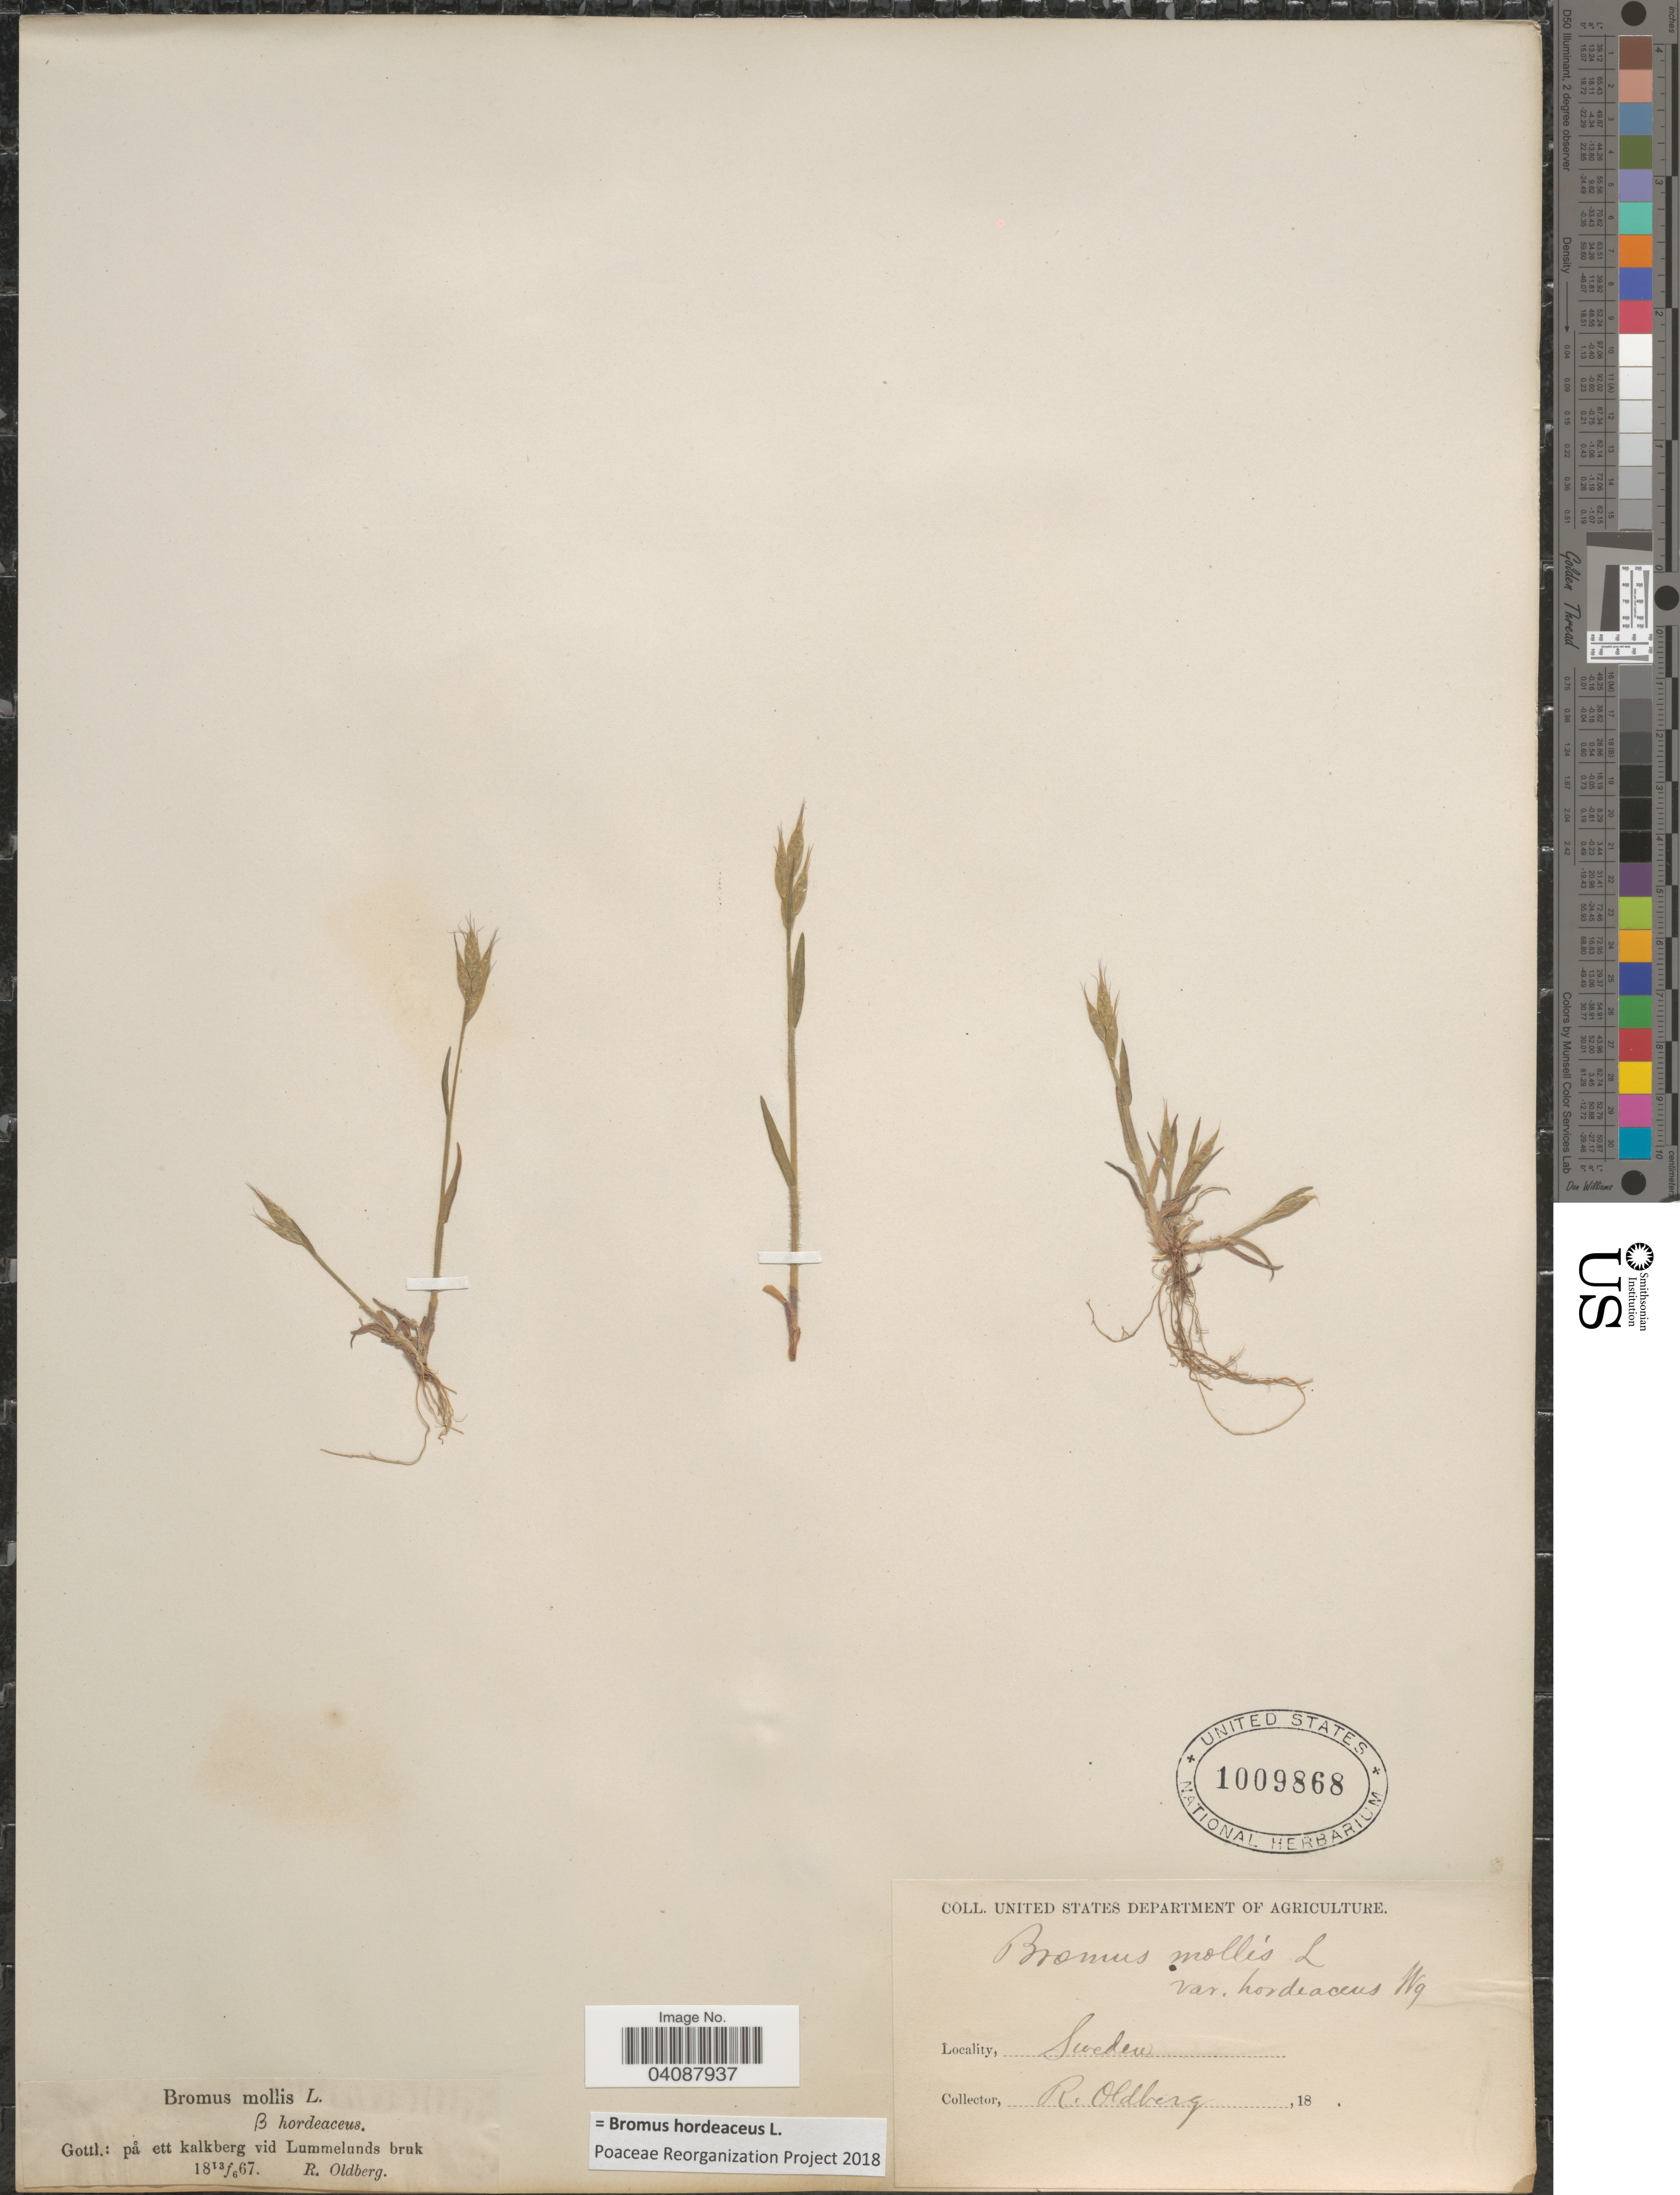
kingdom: Plantae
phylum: Tracheophyta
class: Liliopsida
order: Poales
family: Poaceae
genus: Bromus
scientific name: Bromus hordeaceus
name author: L.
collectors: R. Oldberg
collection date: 1867-06-13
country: Sweden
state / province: Gotland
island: Gotland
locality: Gottl.: på ett kalkberg vid Lummelunds bruk.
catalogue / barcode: US 1009868